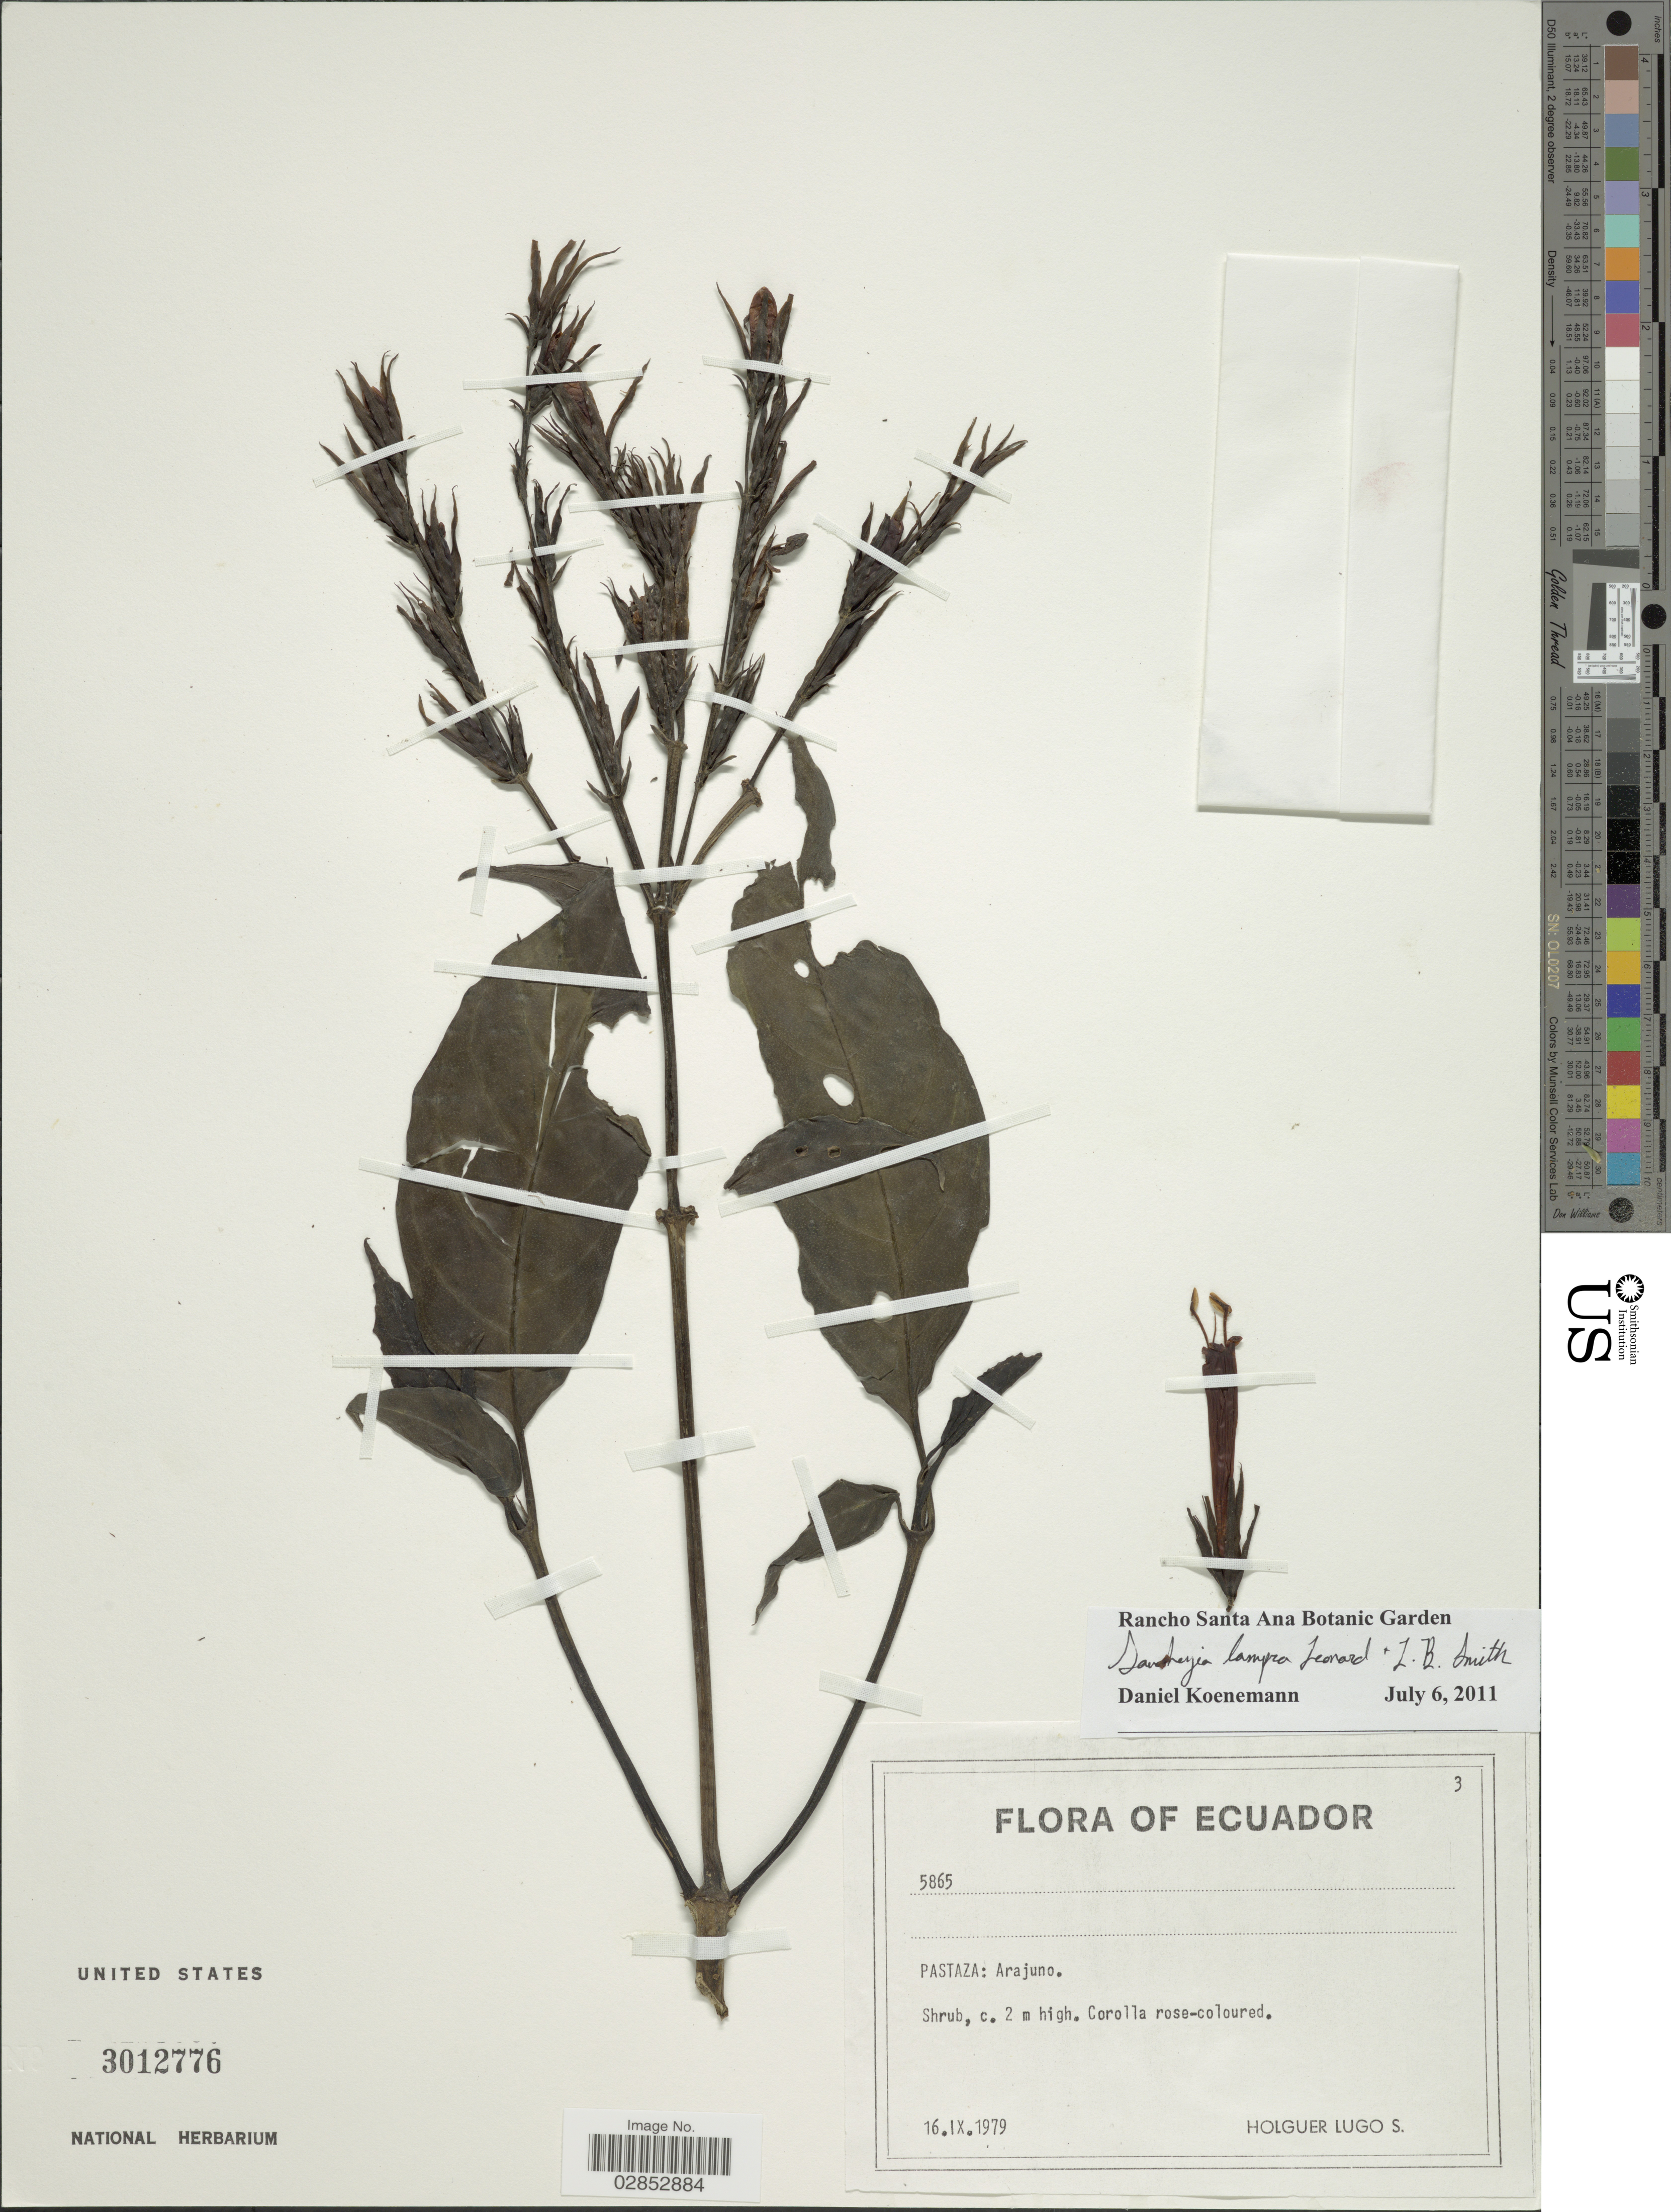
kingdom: Plantae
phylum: Tracheophyta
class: Magnoliopsida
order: Lamiales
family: Acanthaceae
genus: Sanchezia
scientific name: Sanchezia longiflora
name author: (Hook. f.) Hook. f. ex Planch.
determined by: Azevedo, Igor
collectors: H. Lugo S.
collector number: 5865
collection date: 1979-09-16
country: Ecuador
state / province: Pastaza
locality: Arajuno.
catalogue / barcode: US 3012776